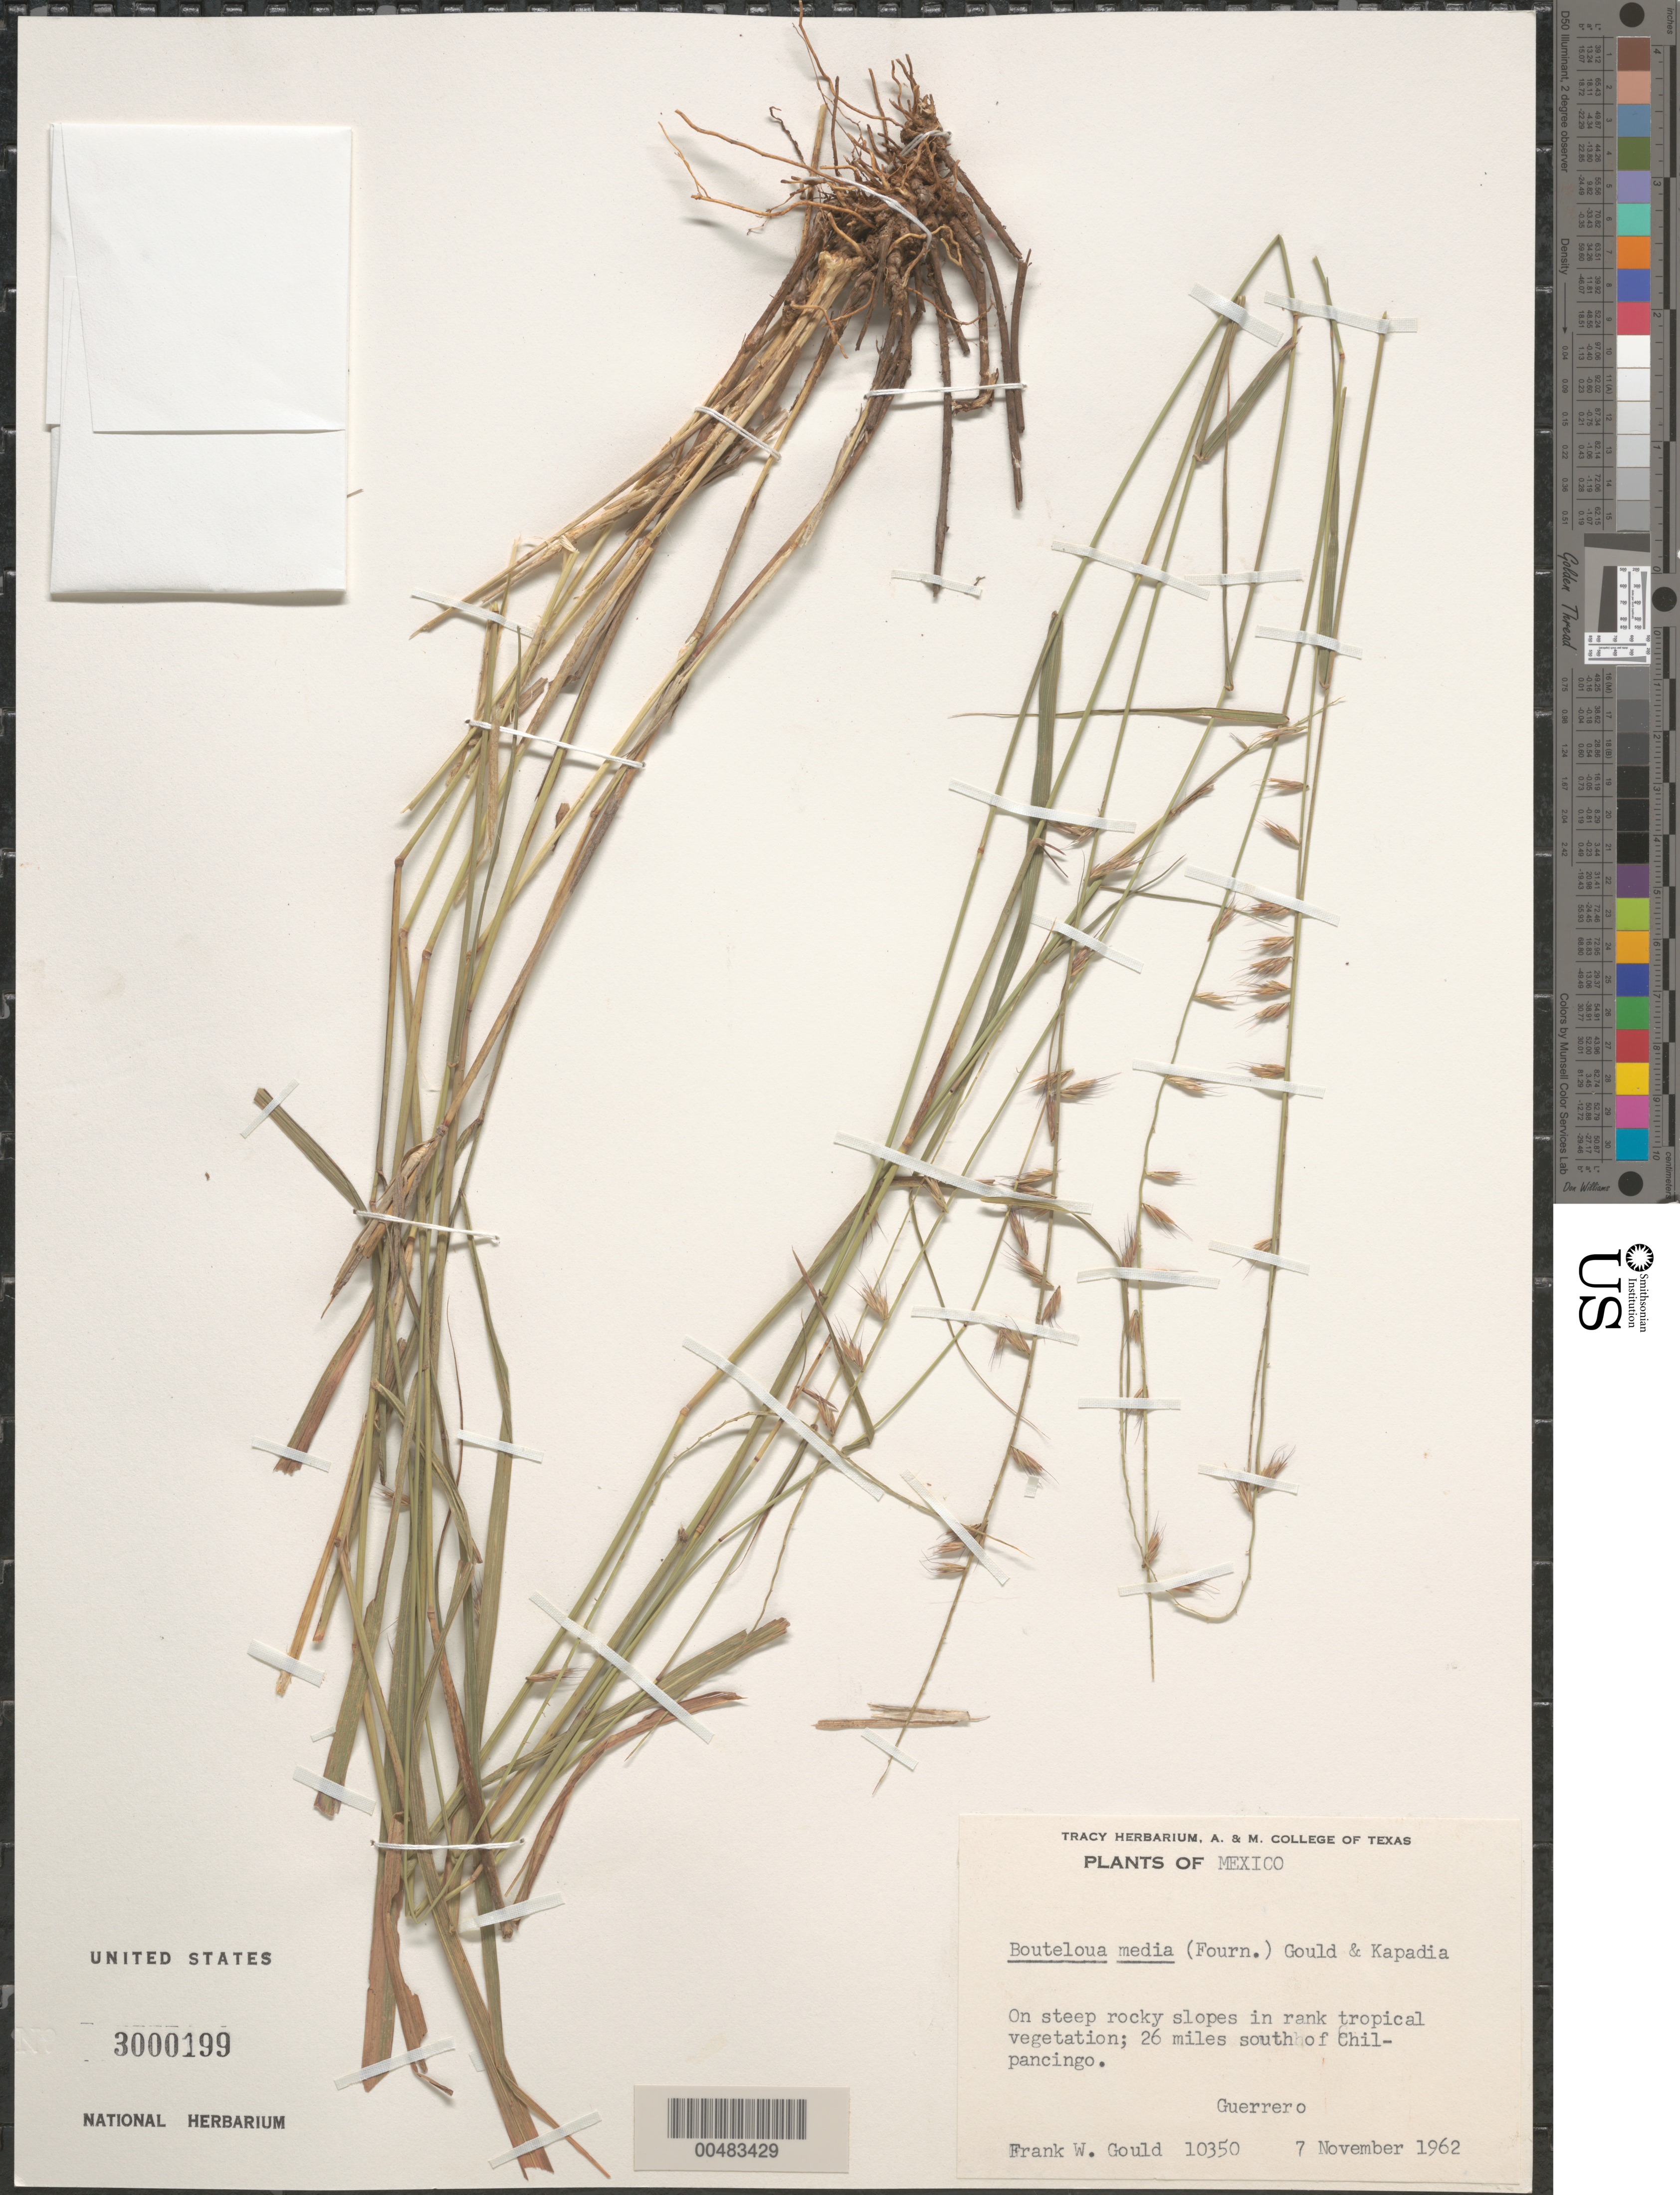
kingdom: Plantae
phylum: Tracheophyta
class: Liliopsida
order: Poales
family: Poaceae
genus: Bouteloua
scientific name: Bouteloua media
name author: (E. Fourn.) Gould & Kapadia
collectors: F. W. Gould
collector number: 10350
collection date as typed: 7 Nov 1962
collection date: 1962-11-07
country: Mexico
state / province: Guerrero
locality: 26 mi S of Chilpancingo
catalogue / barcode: US 3000199